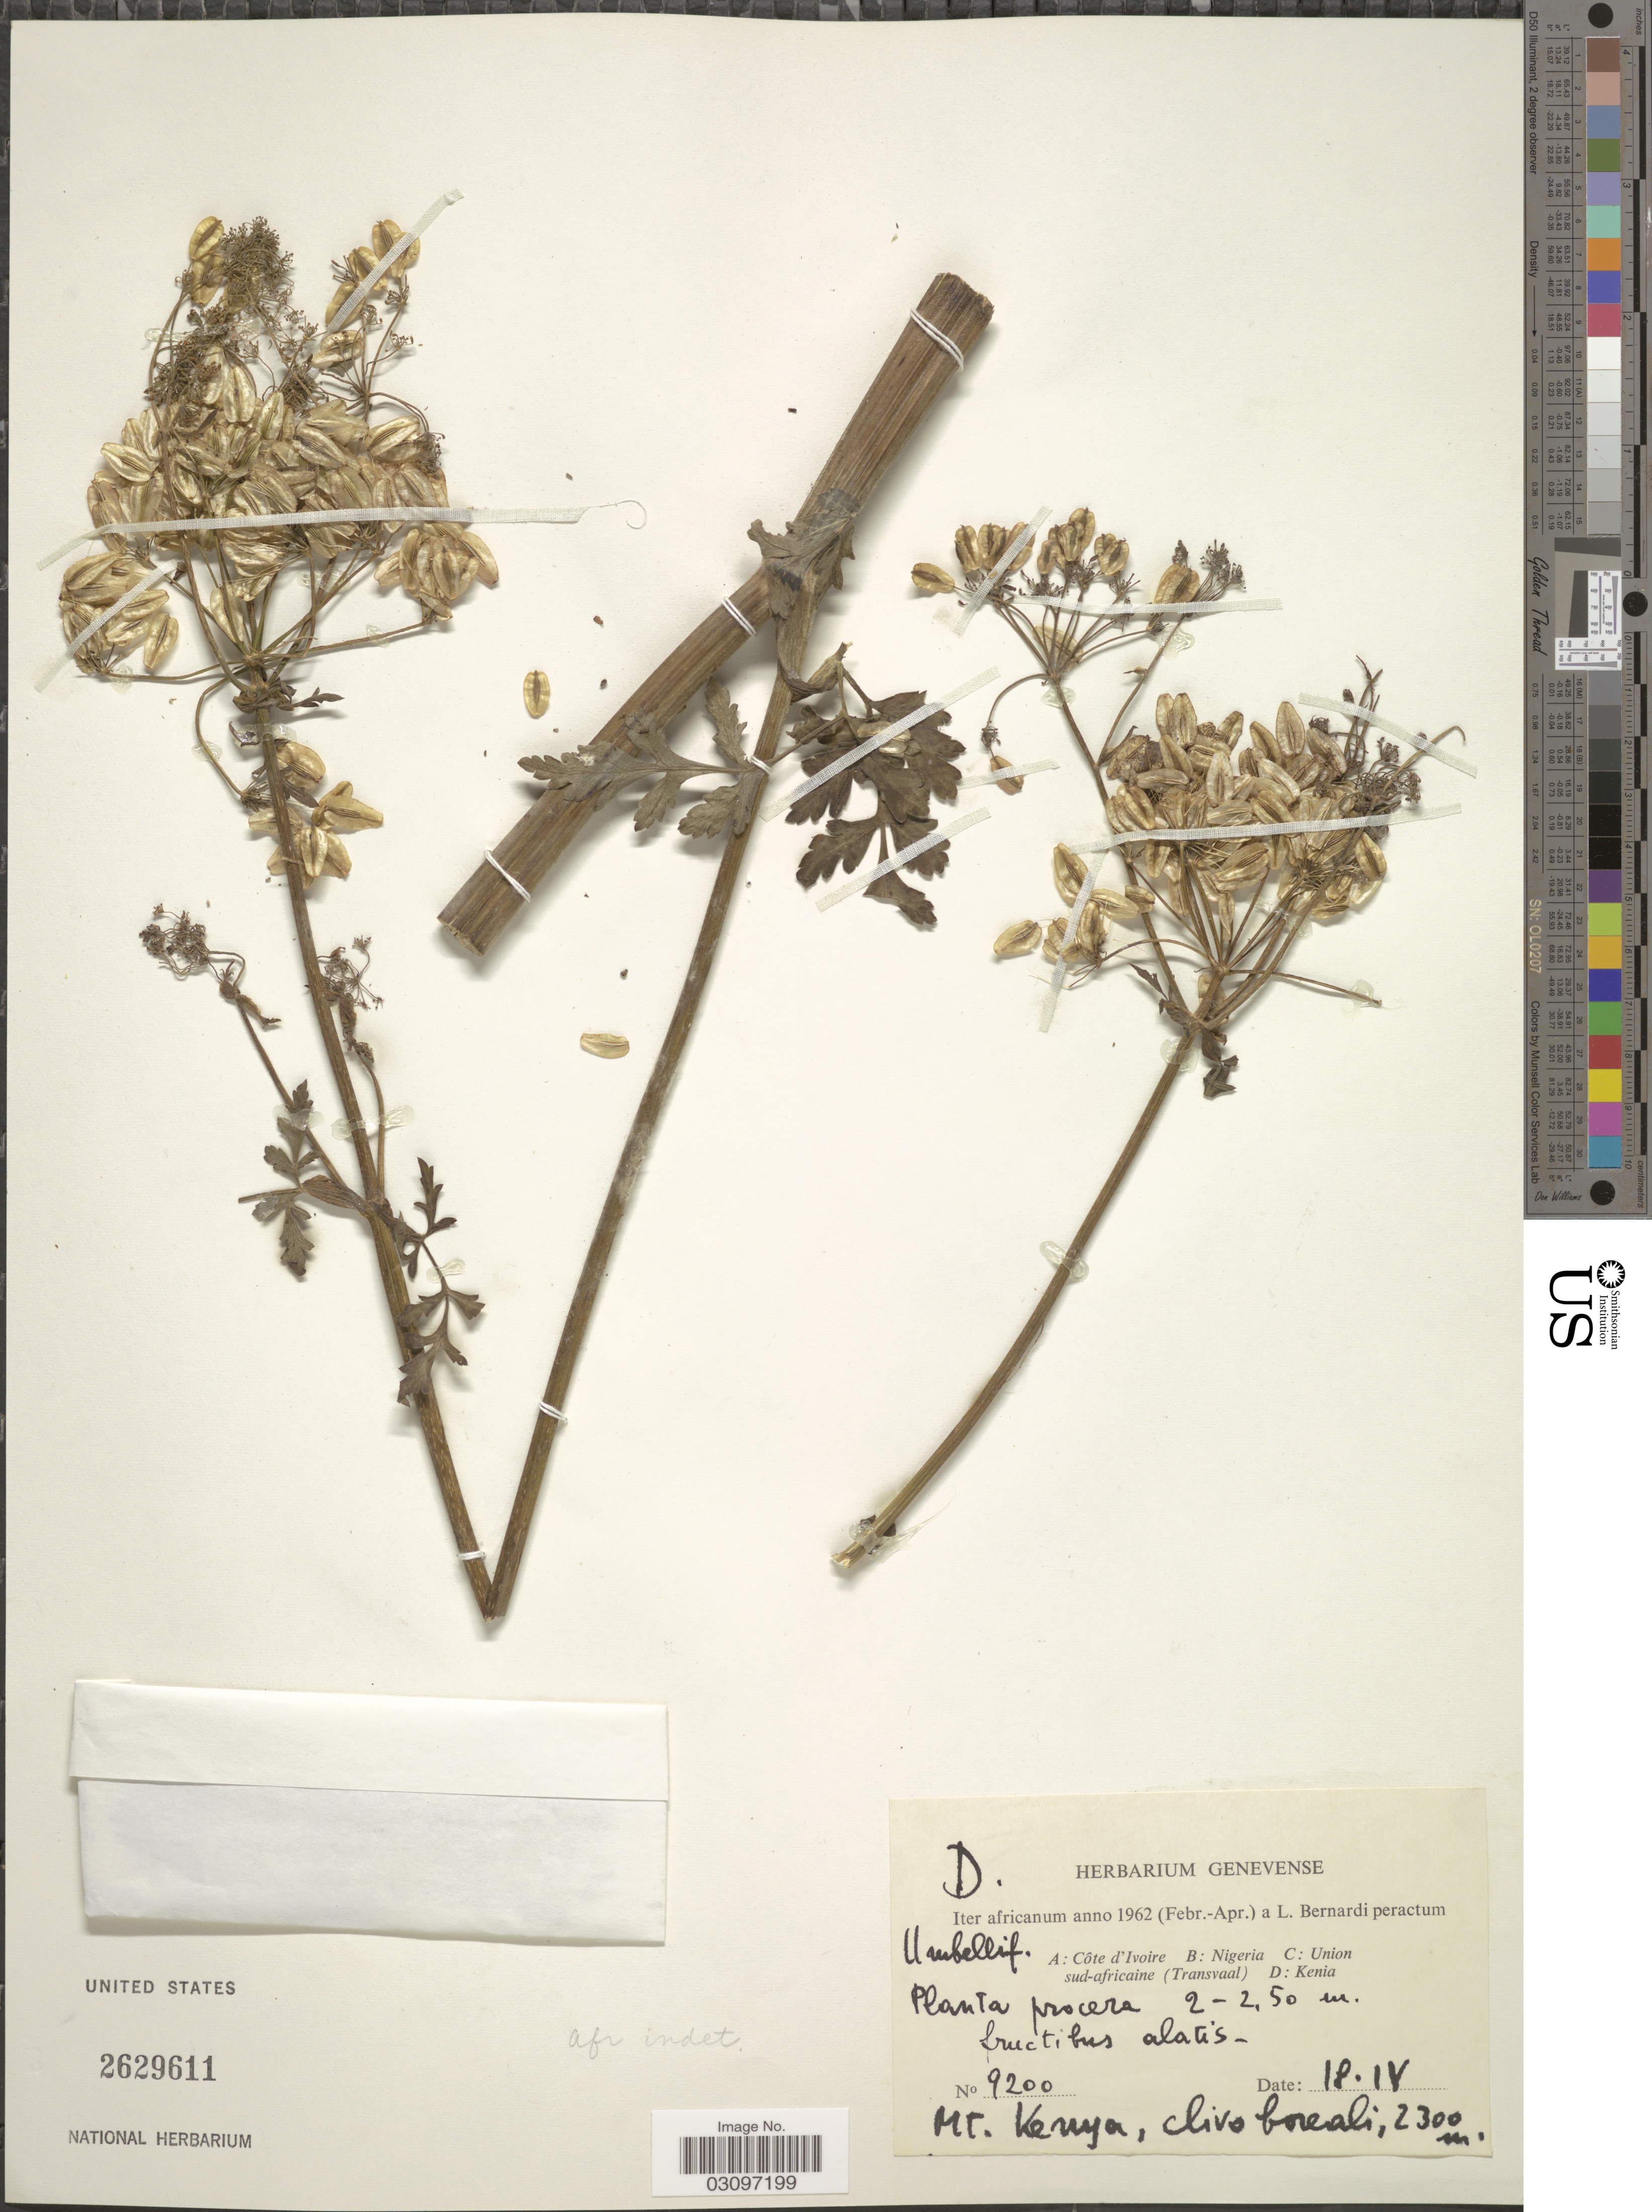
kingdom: Plantae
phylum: Tracheophyta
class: Magnoliopsida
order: Apiales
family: Apiaceae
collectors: L. Bernardi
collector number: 9200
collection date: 1962-04-18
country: Kenya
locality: Mt. Kenya, clivo boreali.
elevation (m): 2300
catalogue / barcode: US 2629611